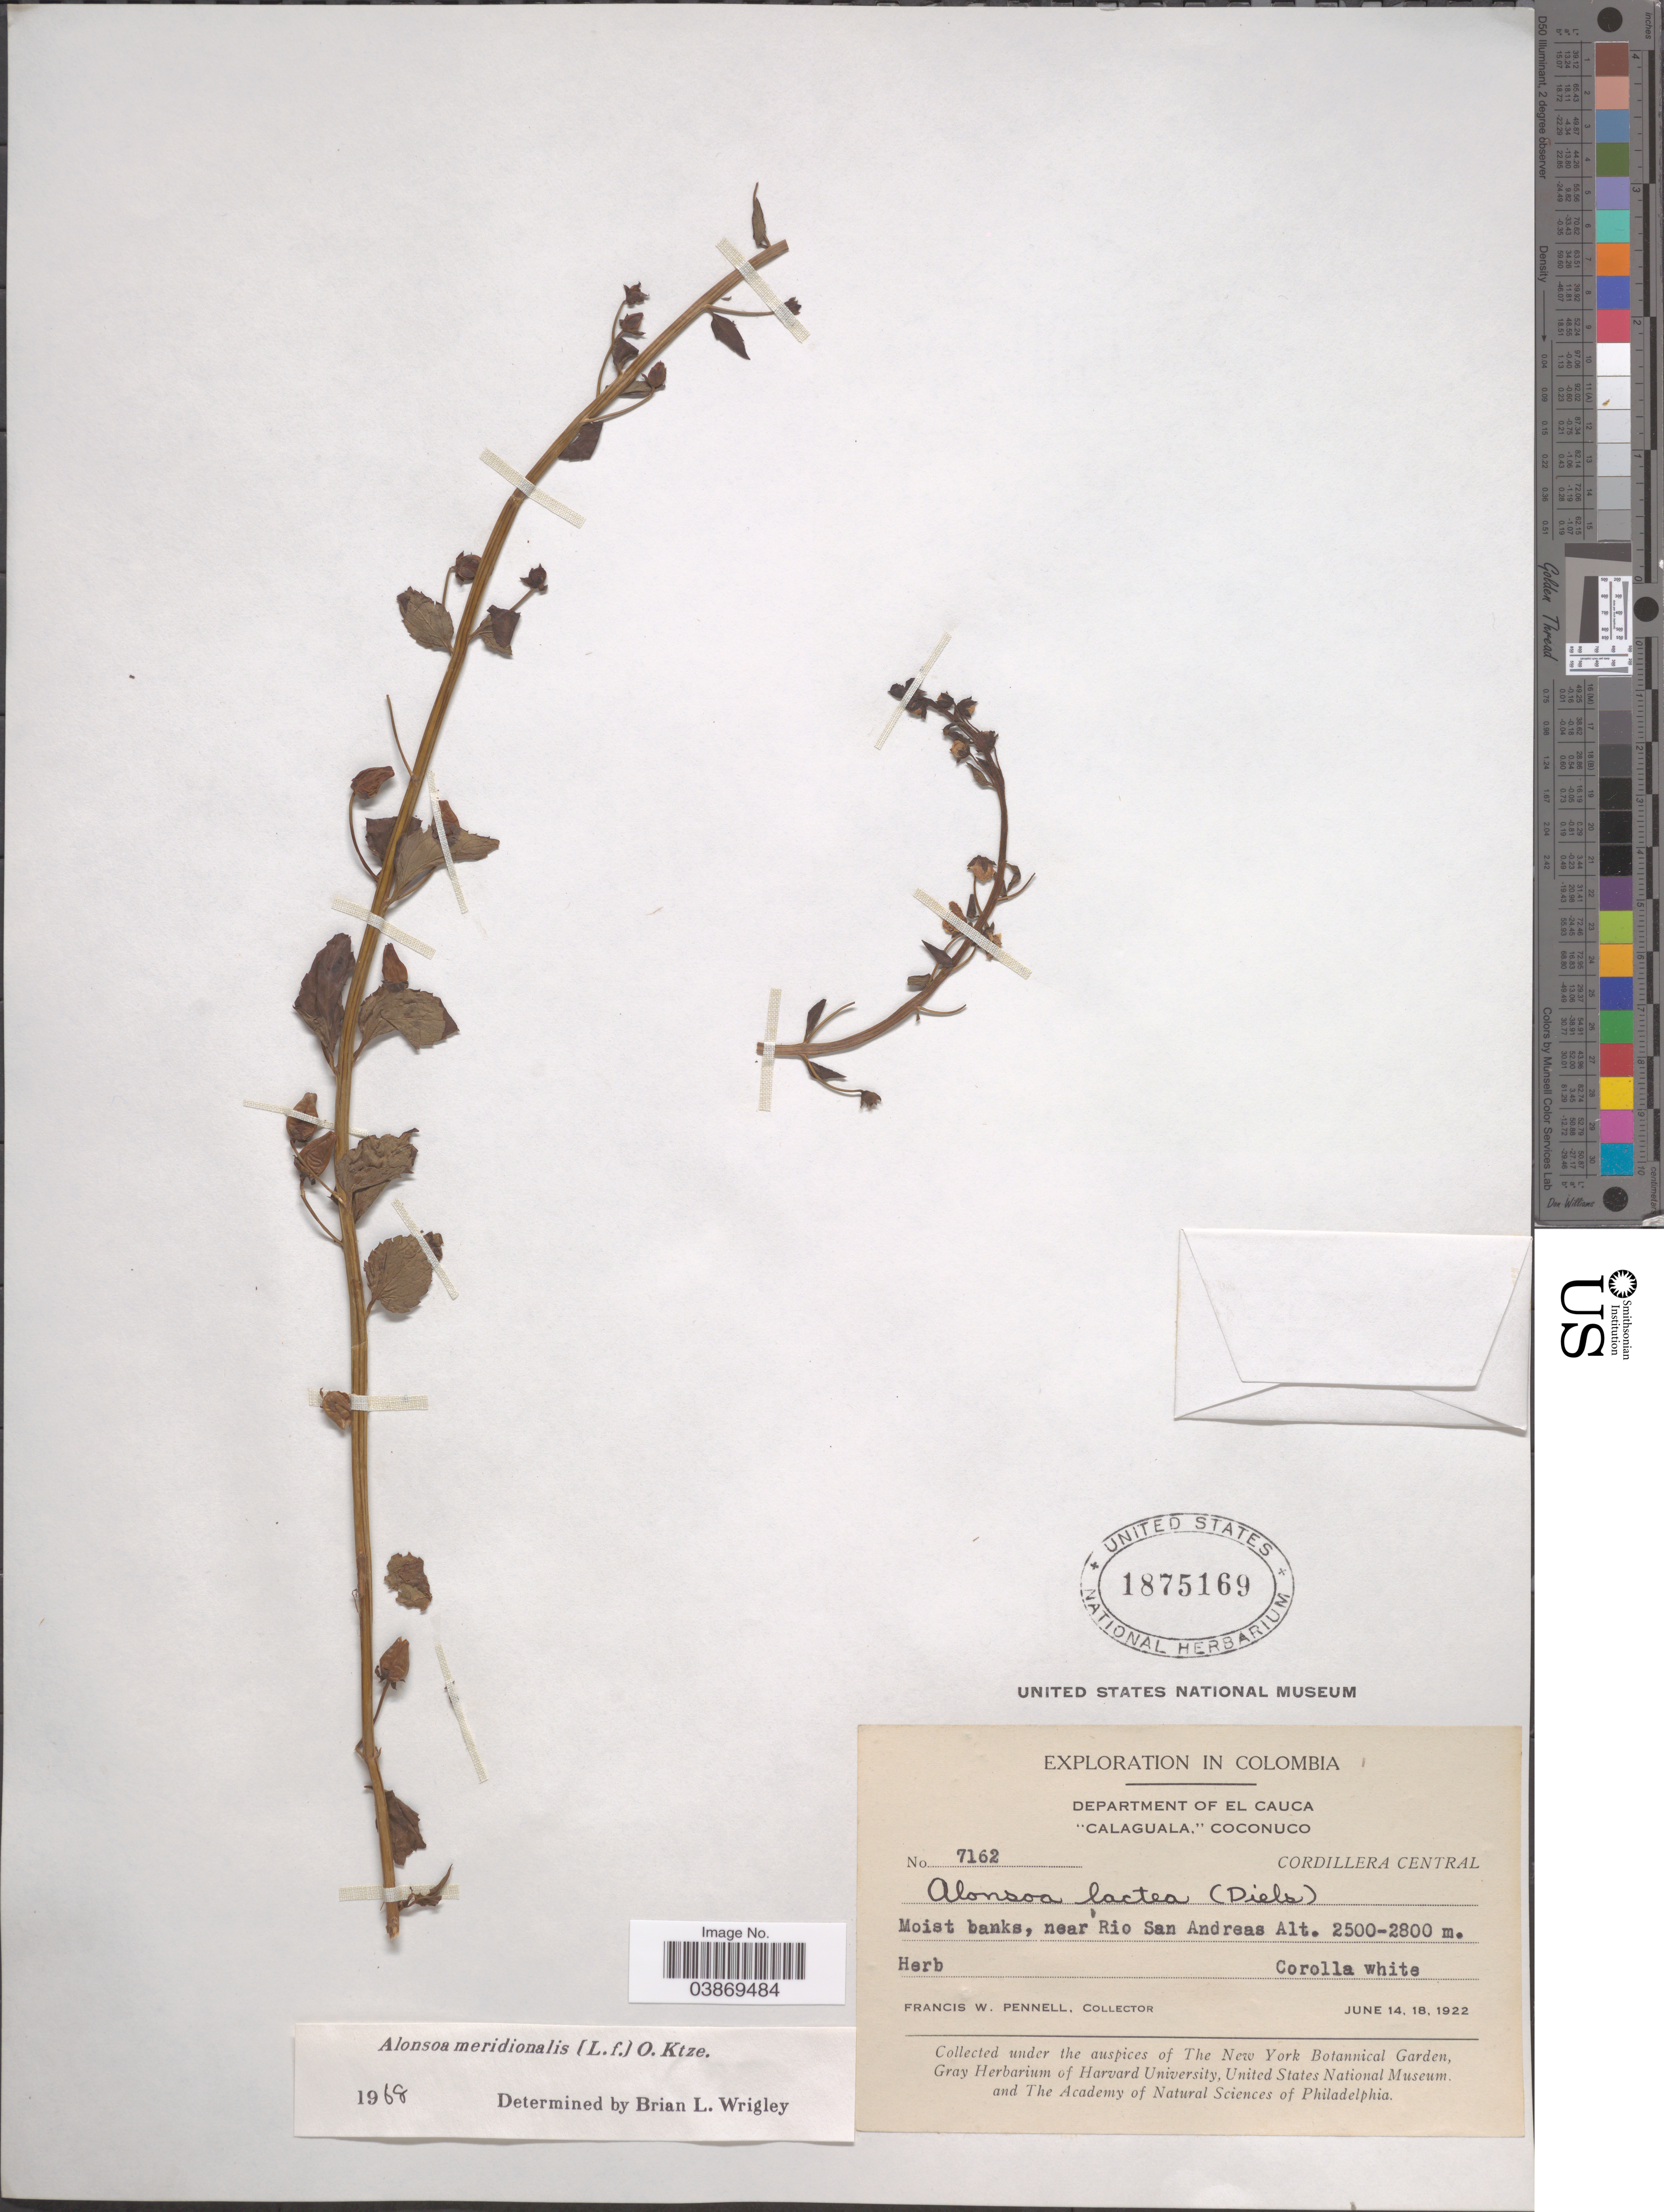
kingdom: Plantae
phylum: Tracheophyta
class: Magnoliopsida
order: Lamiales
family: Scrophulariaceae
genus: Alonsoa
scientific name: Alonsoa meridionalis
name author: (L. f.) Kuntze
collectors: F. W. Pennell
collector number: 7162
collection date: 1922-06-14/1922-06-18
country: Colombia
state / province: Cauca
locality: Department of El Cauca. "Calaguala." coconuco. Cordillera Central. Moist banks, near Rio San Andreas.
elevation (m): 2500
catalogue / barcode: US 1875169